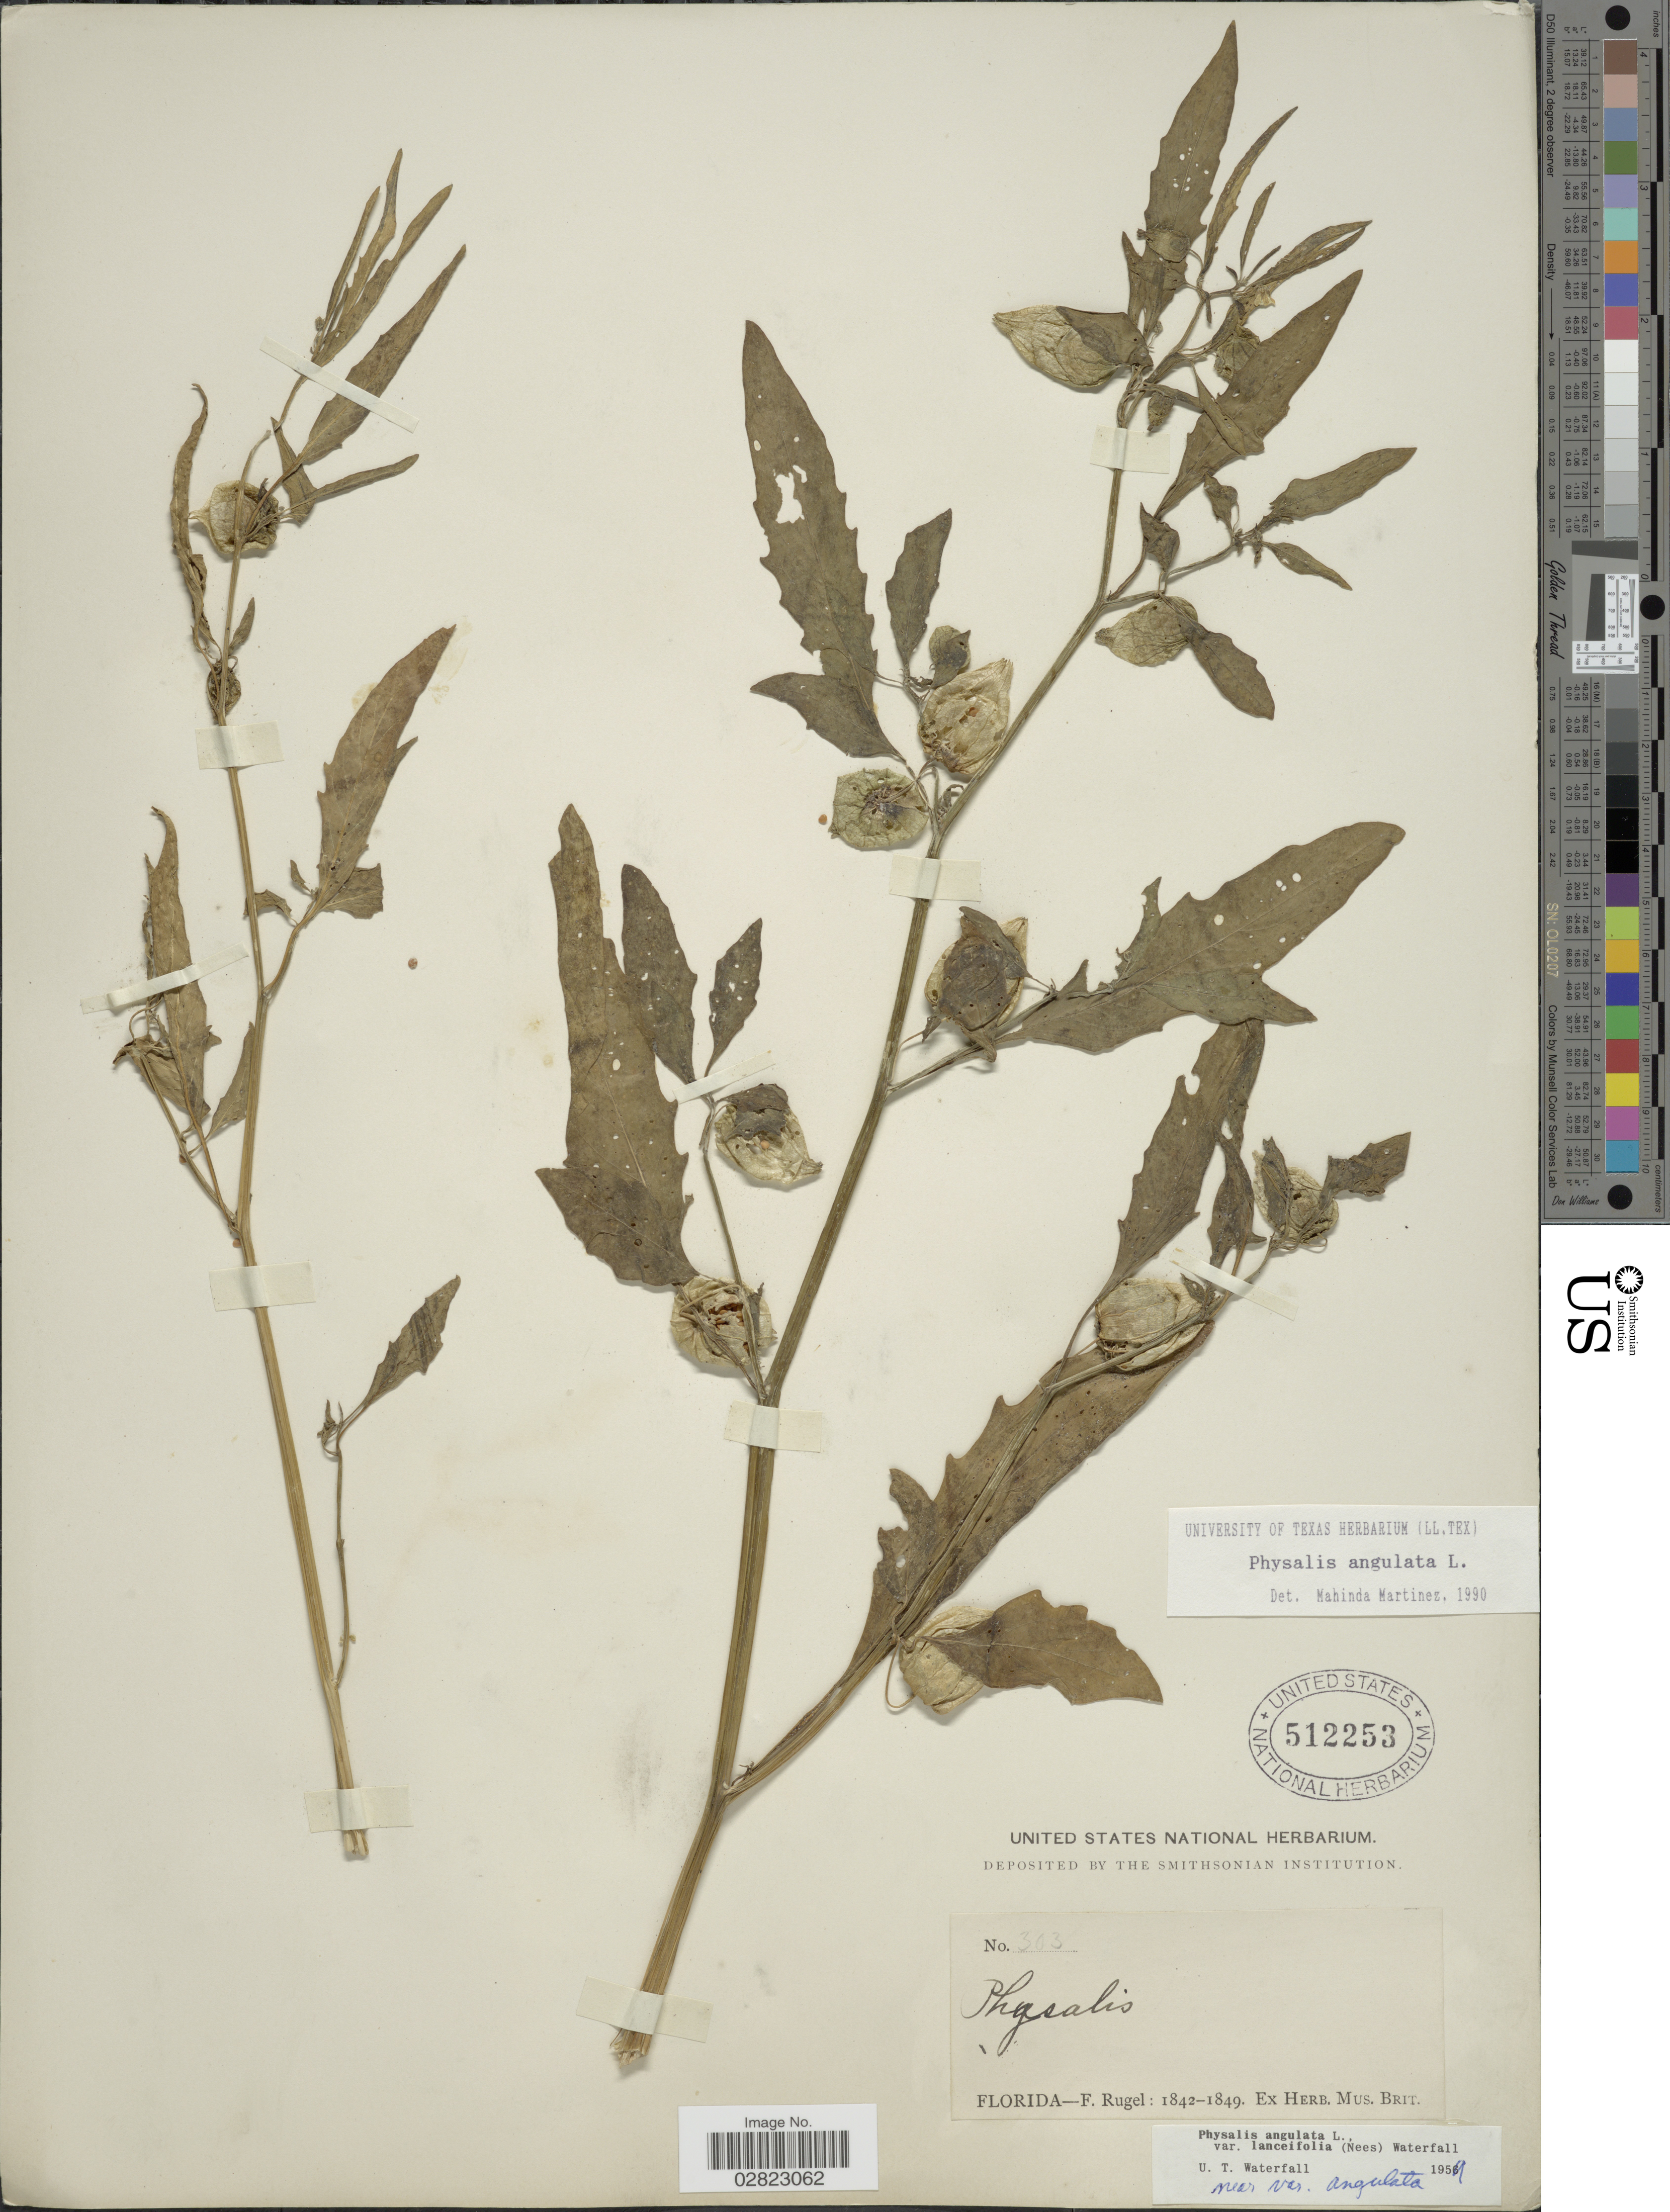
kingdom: Plantae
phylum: Tracheophyta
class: Magnoliopsida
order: Solanales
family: Solanaceae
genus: Physalis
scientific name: Physalis angulata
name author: L.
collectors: F. Rugel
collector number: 303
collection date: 1842/1849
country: United States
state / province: Florida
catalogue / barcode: US 512253